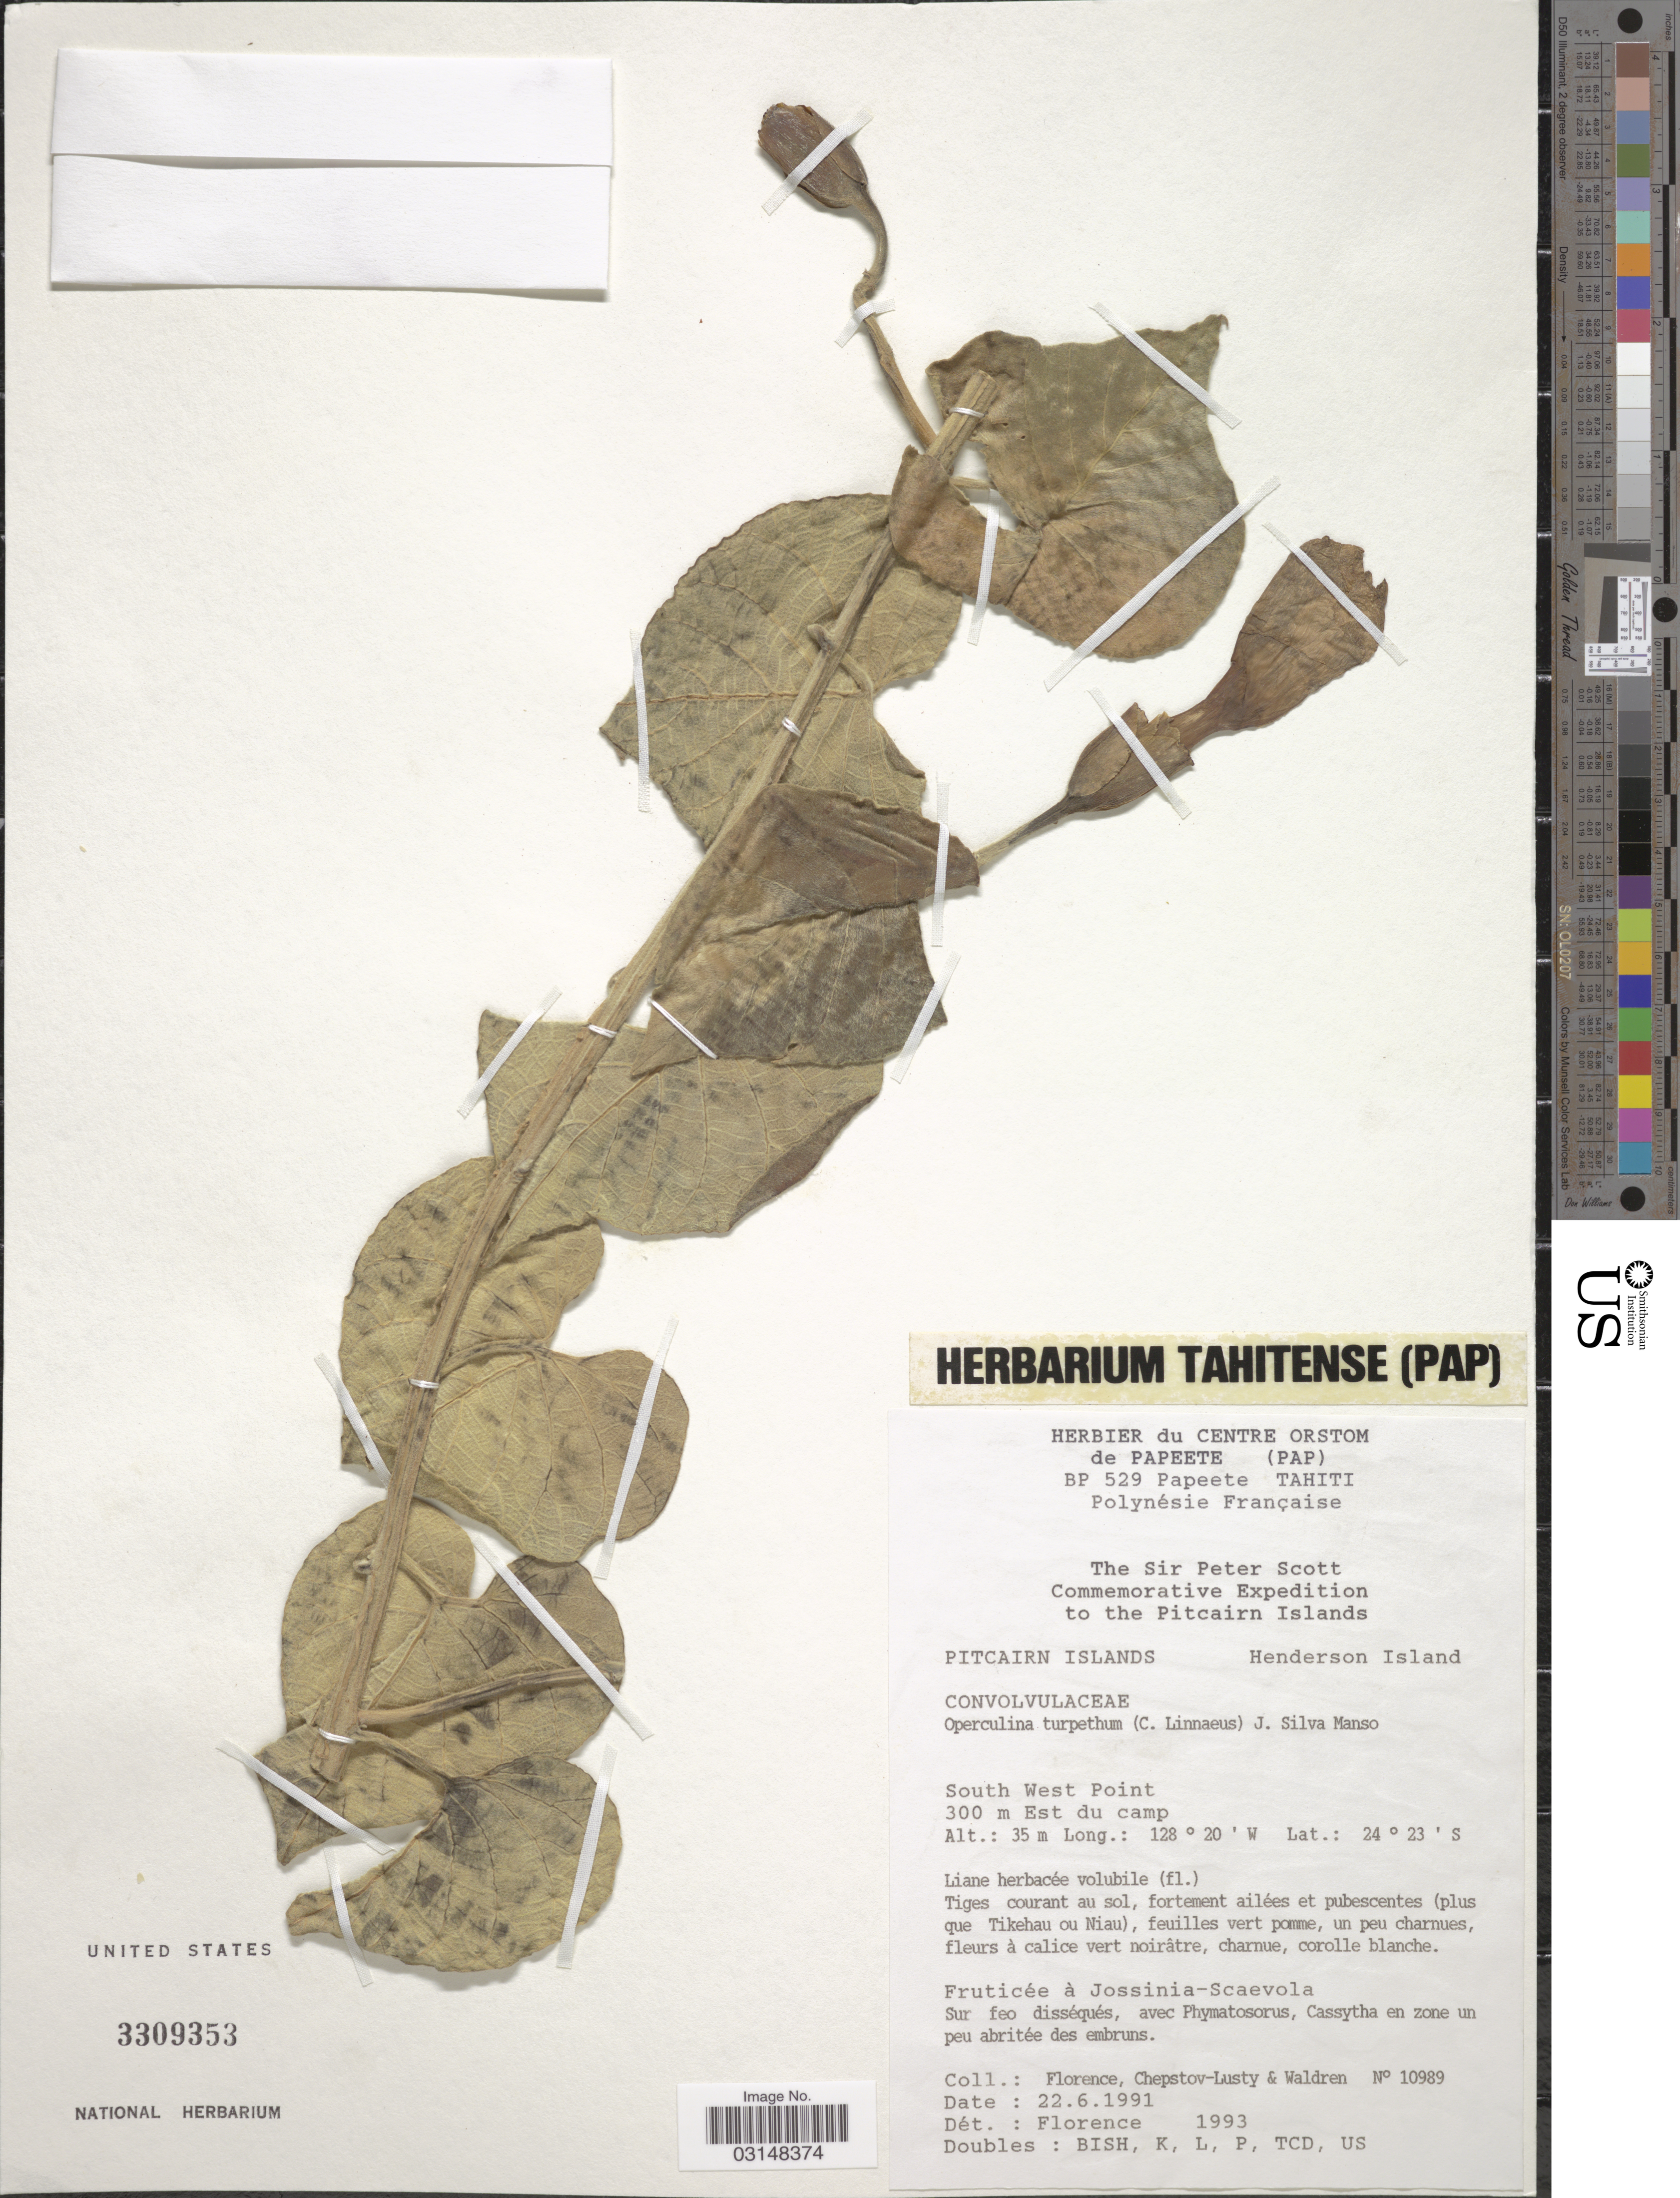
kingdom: Plantae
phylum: Tracheophyta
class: Magnoliopsida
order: Solanales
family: Convolvulaceae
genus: Operculina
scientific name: Operculina turpethum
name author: (L.) Silva Manso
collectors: -. Florence, -. Chepstov-lusty & Waldren, --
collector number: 10989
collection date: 1991-06-22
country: Pitcairn Islands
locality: Henderson Island, South West Point, 300 m Est du camp.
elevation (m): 35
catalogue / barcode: US 3309353